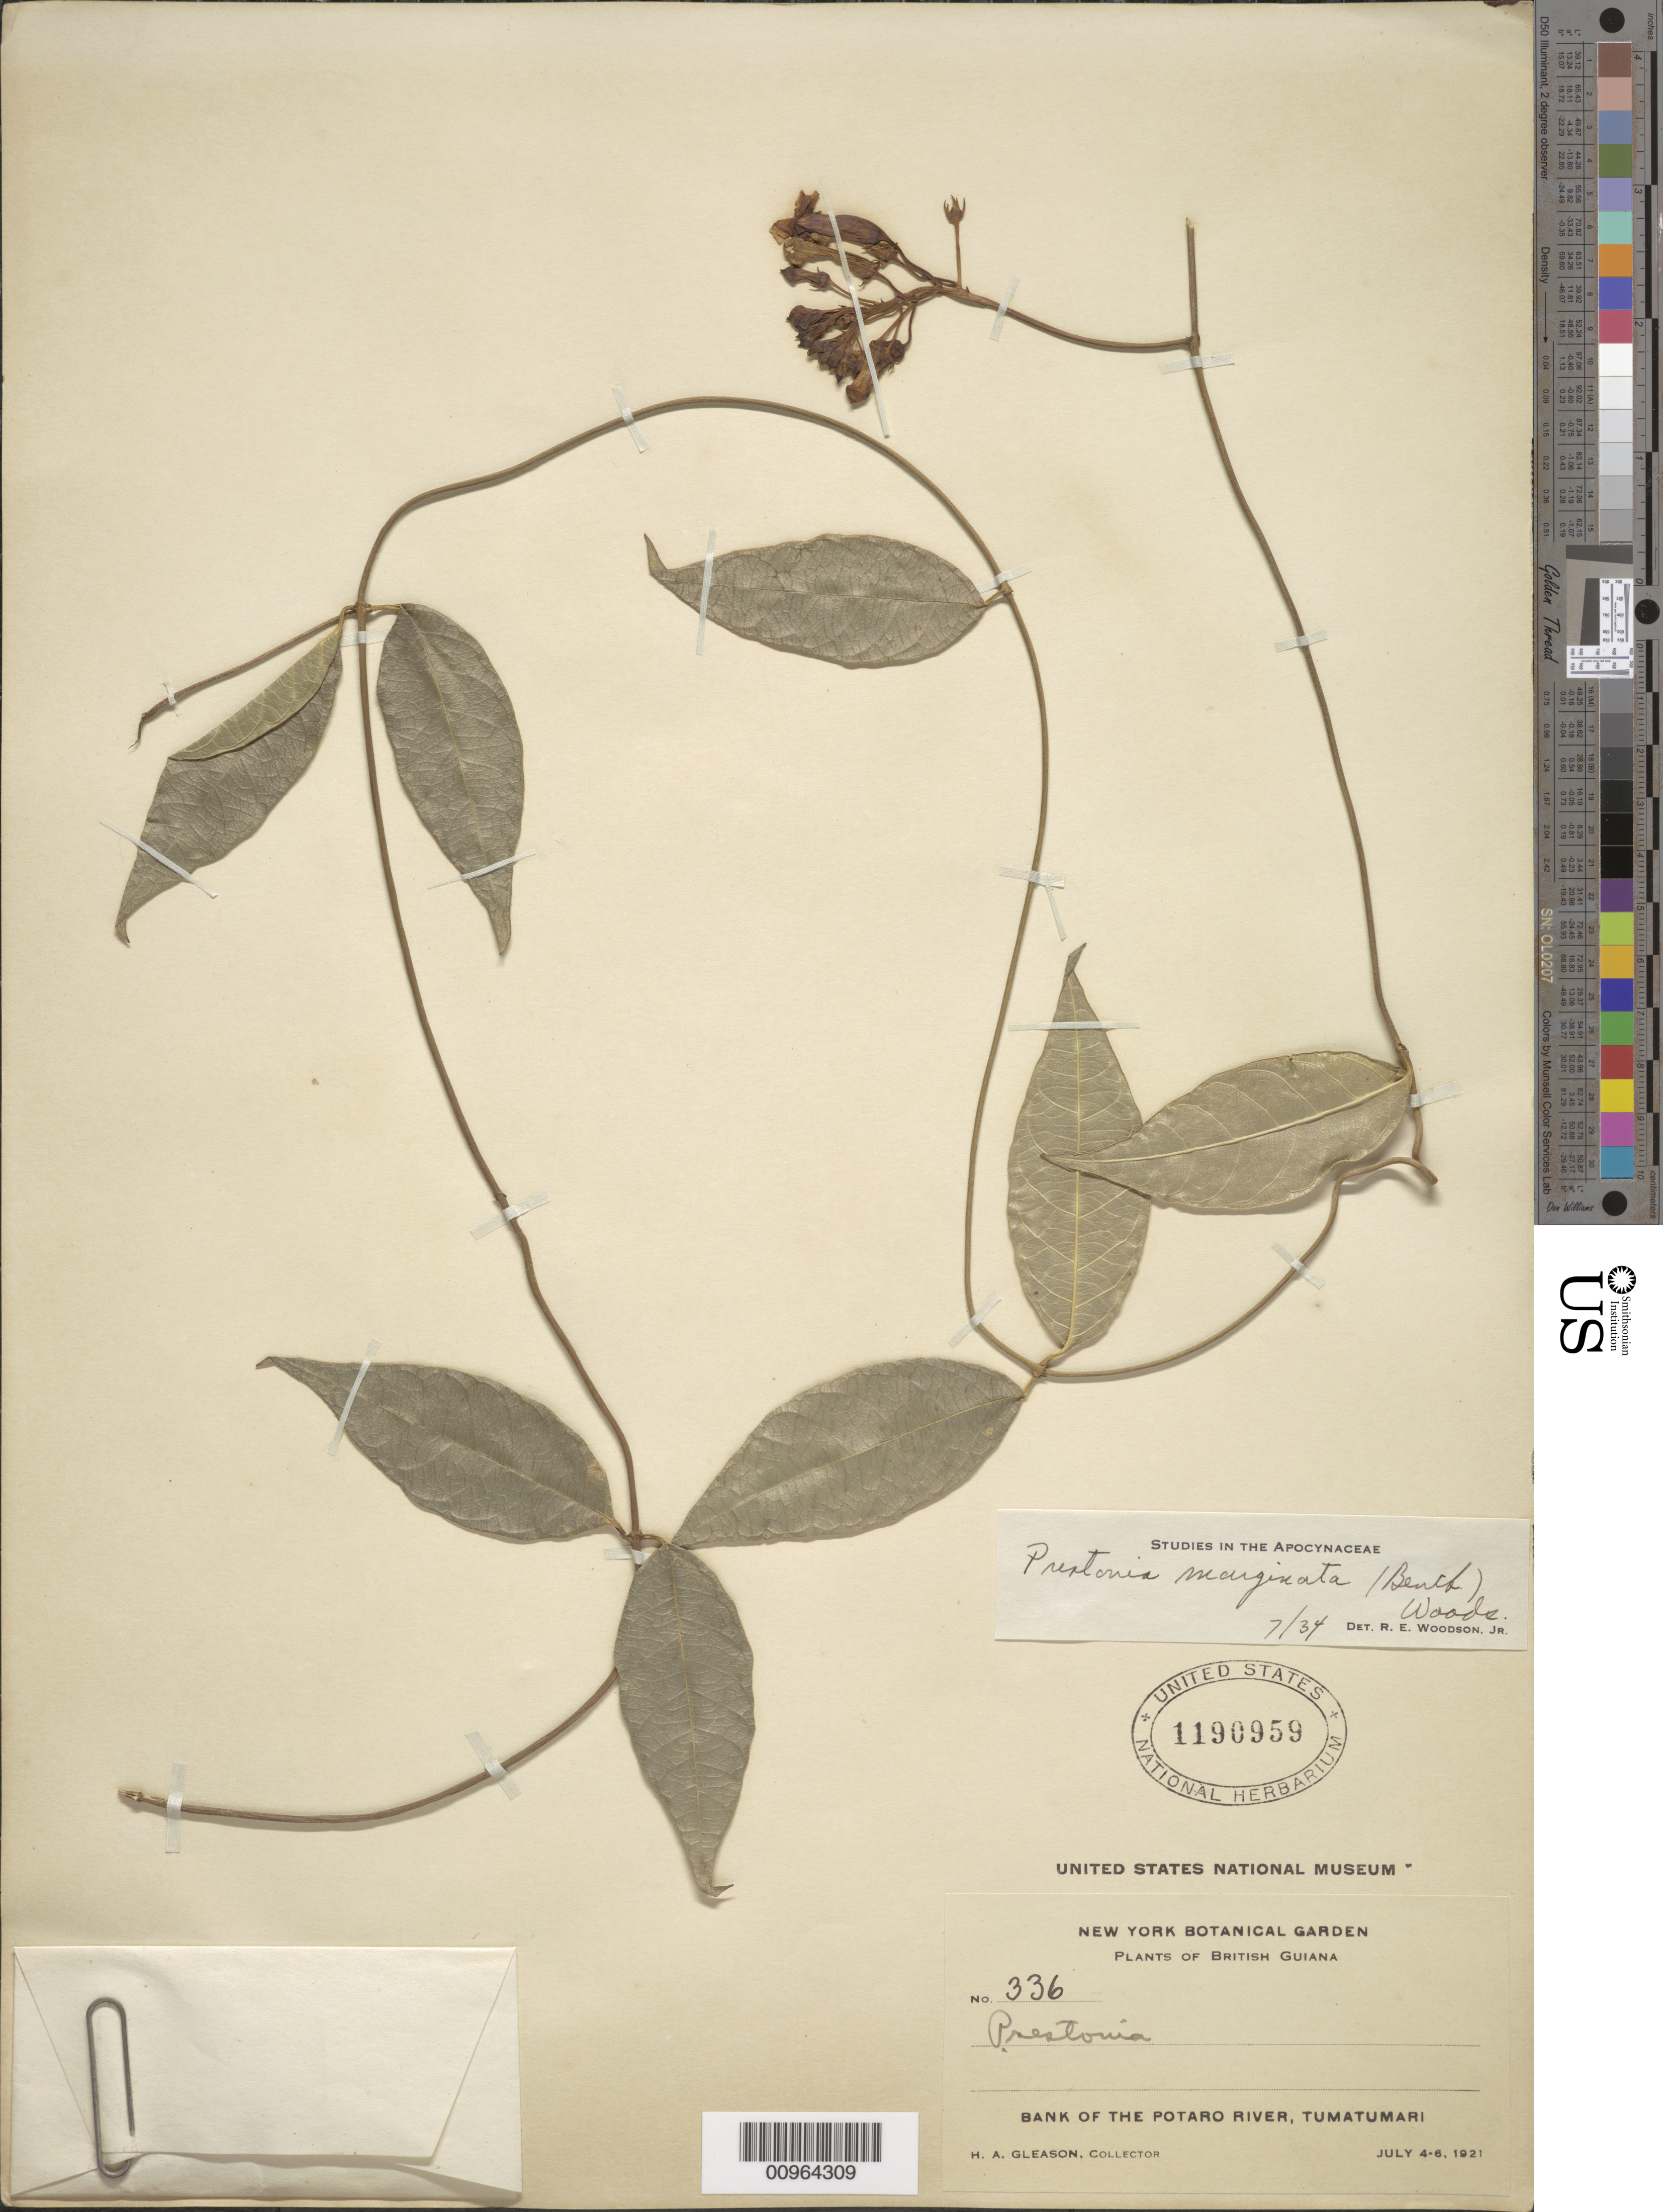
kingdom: Plantae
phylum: Tracheophyta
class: Magnoliopsida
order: Gentianales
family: Apocynaceae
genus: Prestonia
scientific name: Prestonia marginata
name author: Markgr.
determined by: Woodson, R. E., Jr.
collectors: H. A. Gleason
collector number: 336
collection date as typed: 4-Jul-21 to 6-Jul-21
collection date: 1921-07-04/1921-07-06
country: Guyana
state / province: Potaro-Siparuni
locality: Tumatumari Village, Potaro R.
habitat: Bank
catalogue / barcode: US 1190959